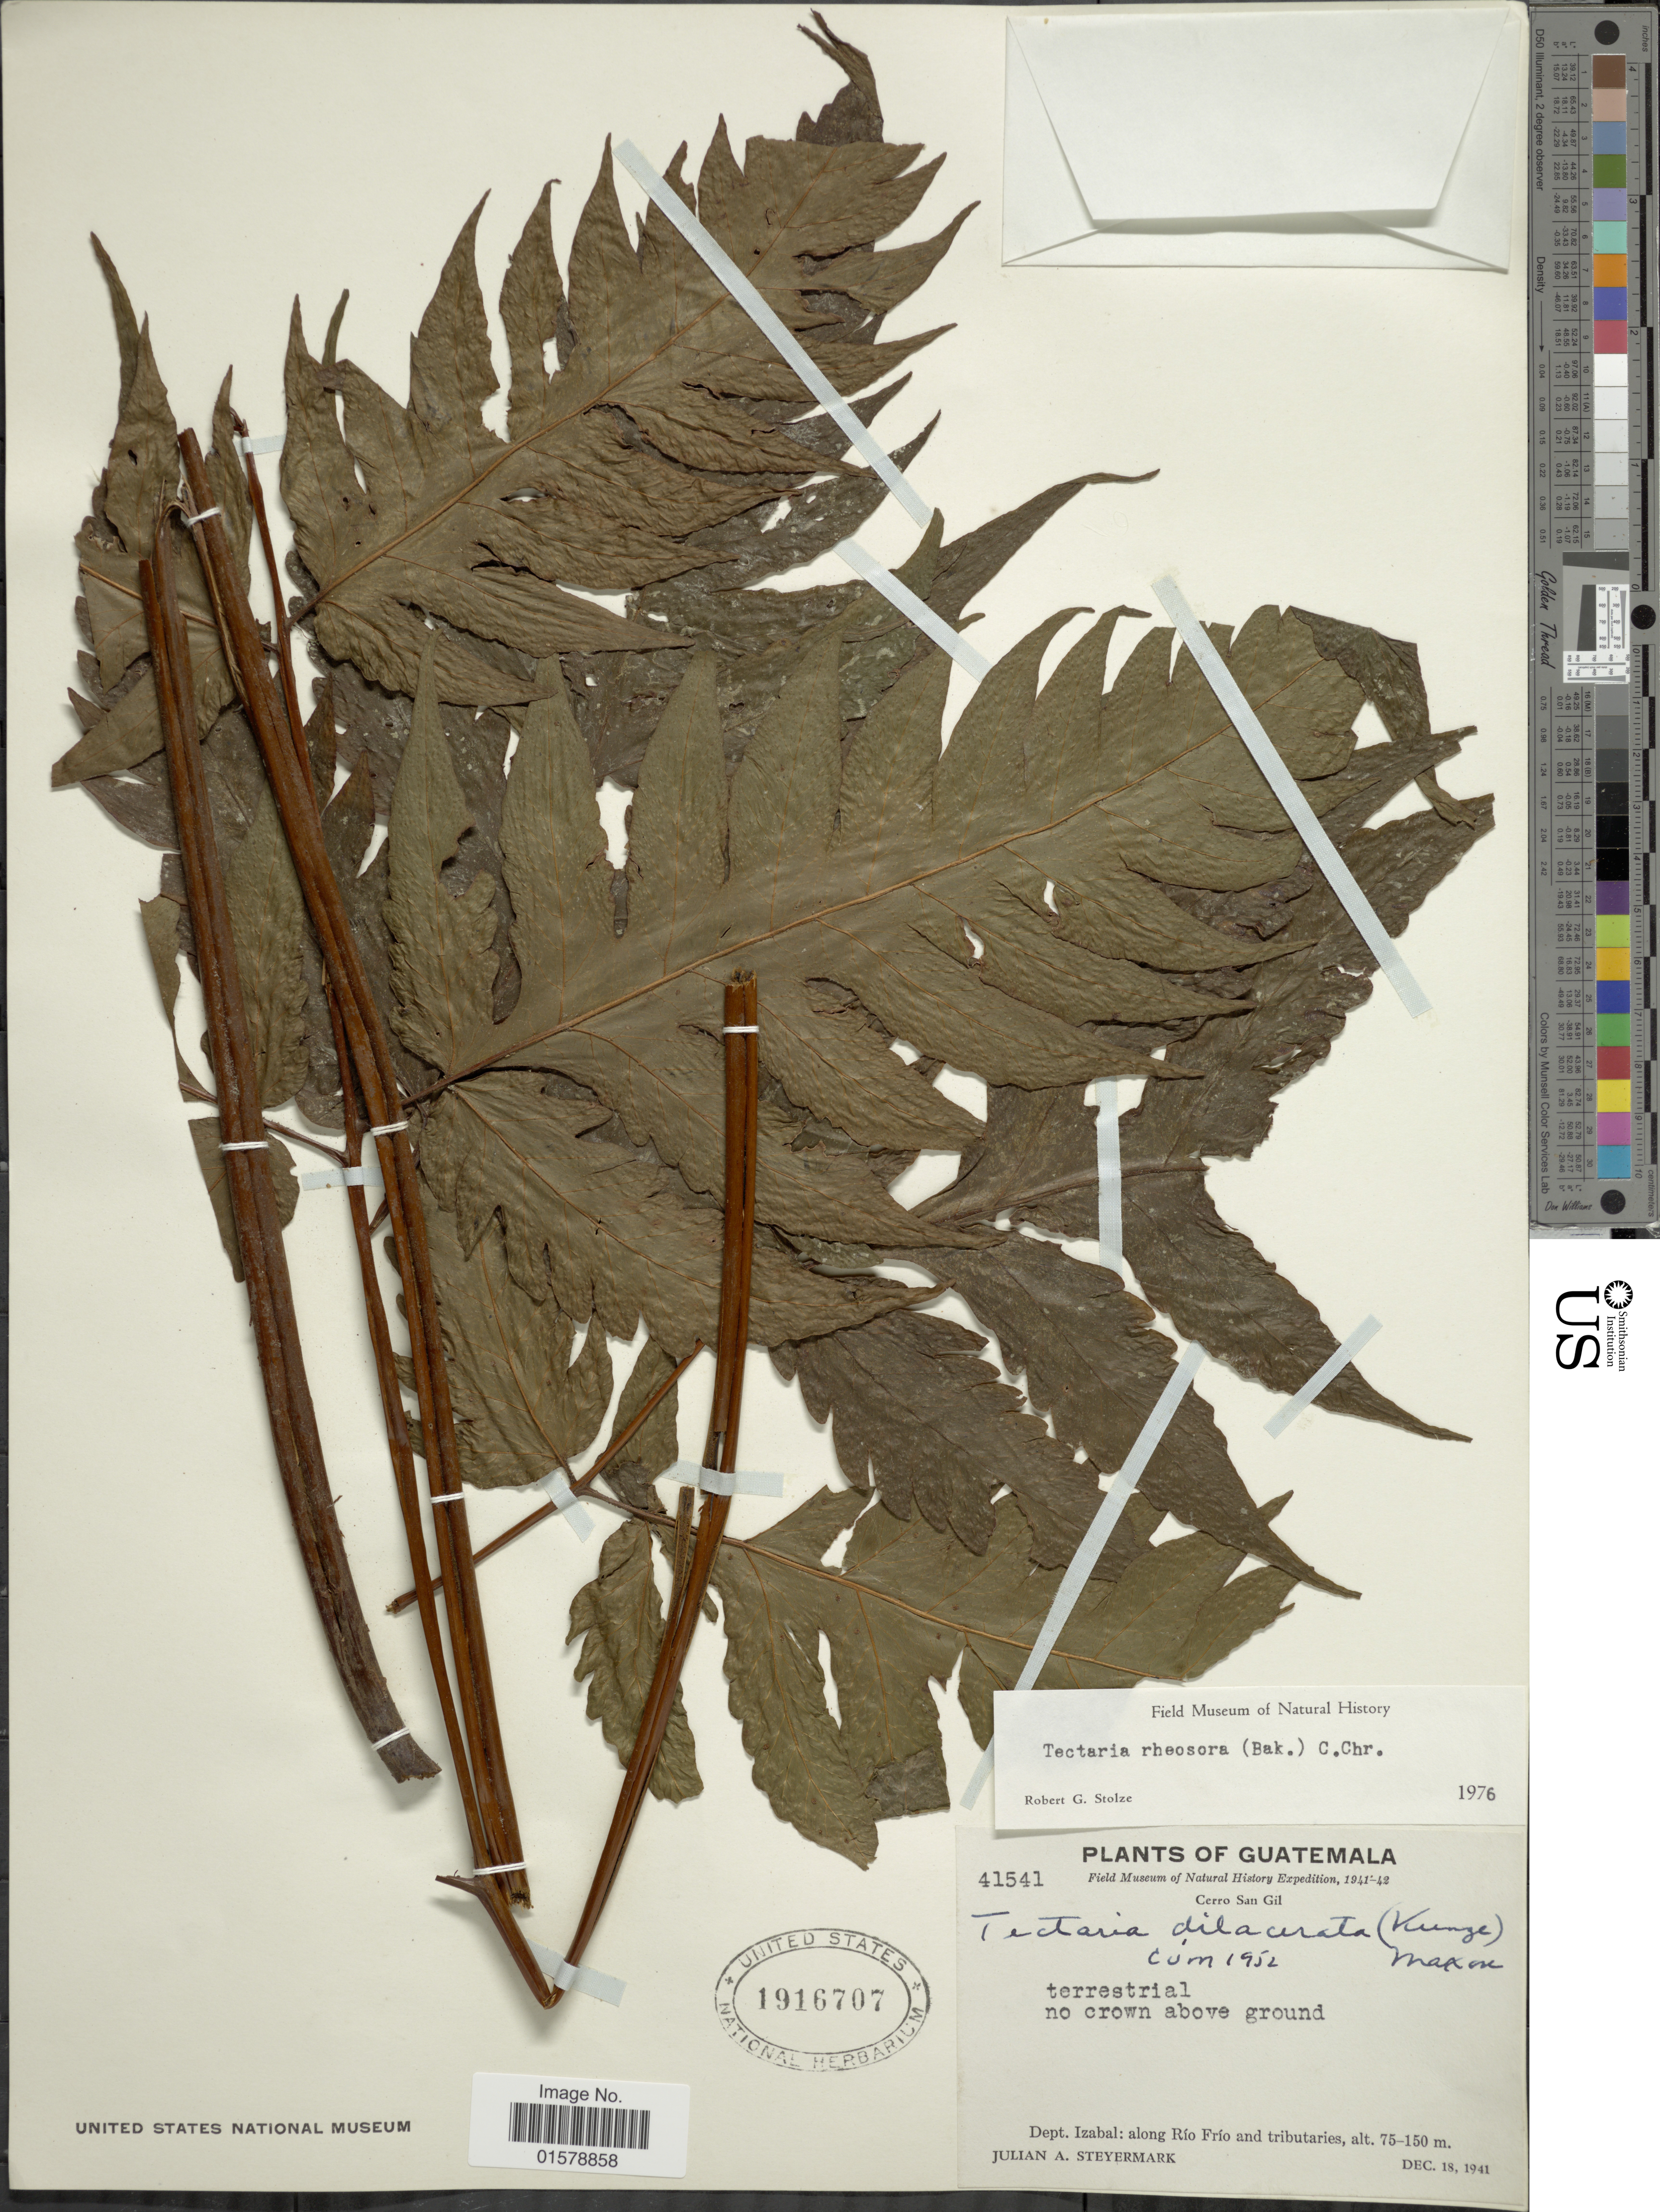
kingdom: Plantae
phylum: Tracheophyta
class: Polypodiopsida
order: Polypodiales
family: Tectariaceae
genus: Tectaria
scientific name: Tectaria rivalis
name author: (Mett. ex Kuhn) C. Chr.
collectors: J. Steyermark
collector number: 41541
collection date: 1941-12-18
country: Guatemala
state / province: Izabal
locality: Cerro San Gil. Dept. Izabal: Along Rio Frio and tributaries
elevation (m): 75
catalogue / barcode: US 1916707